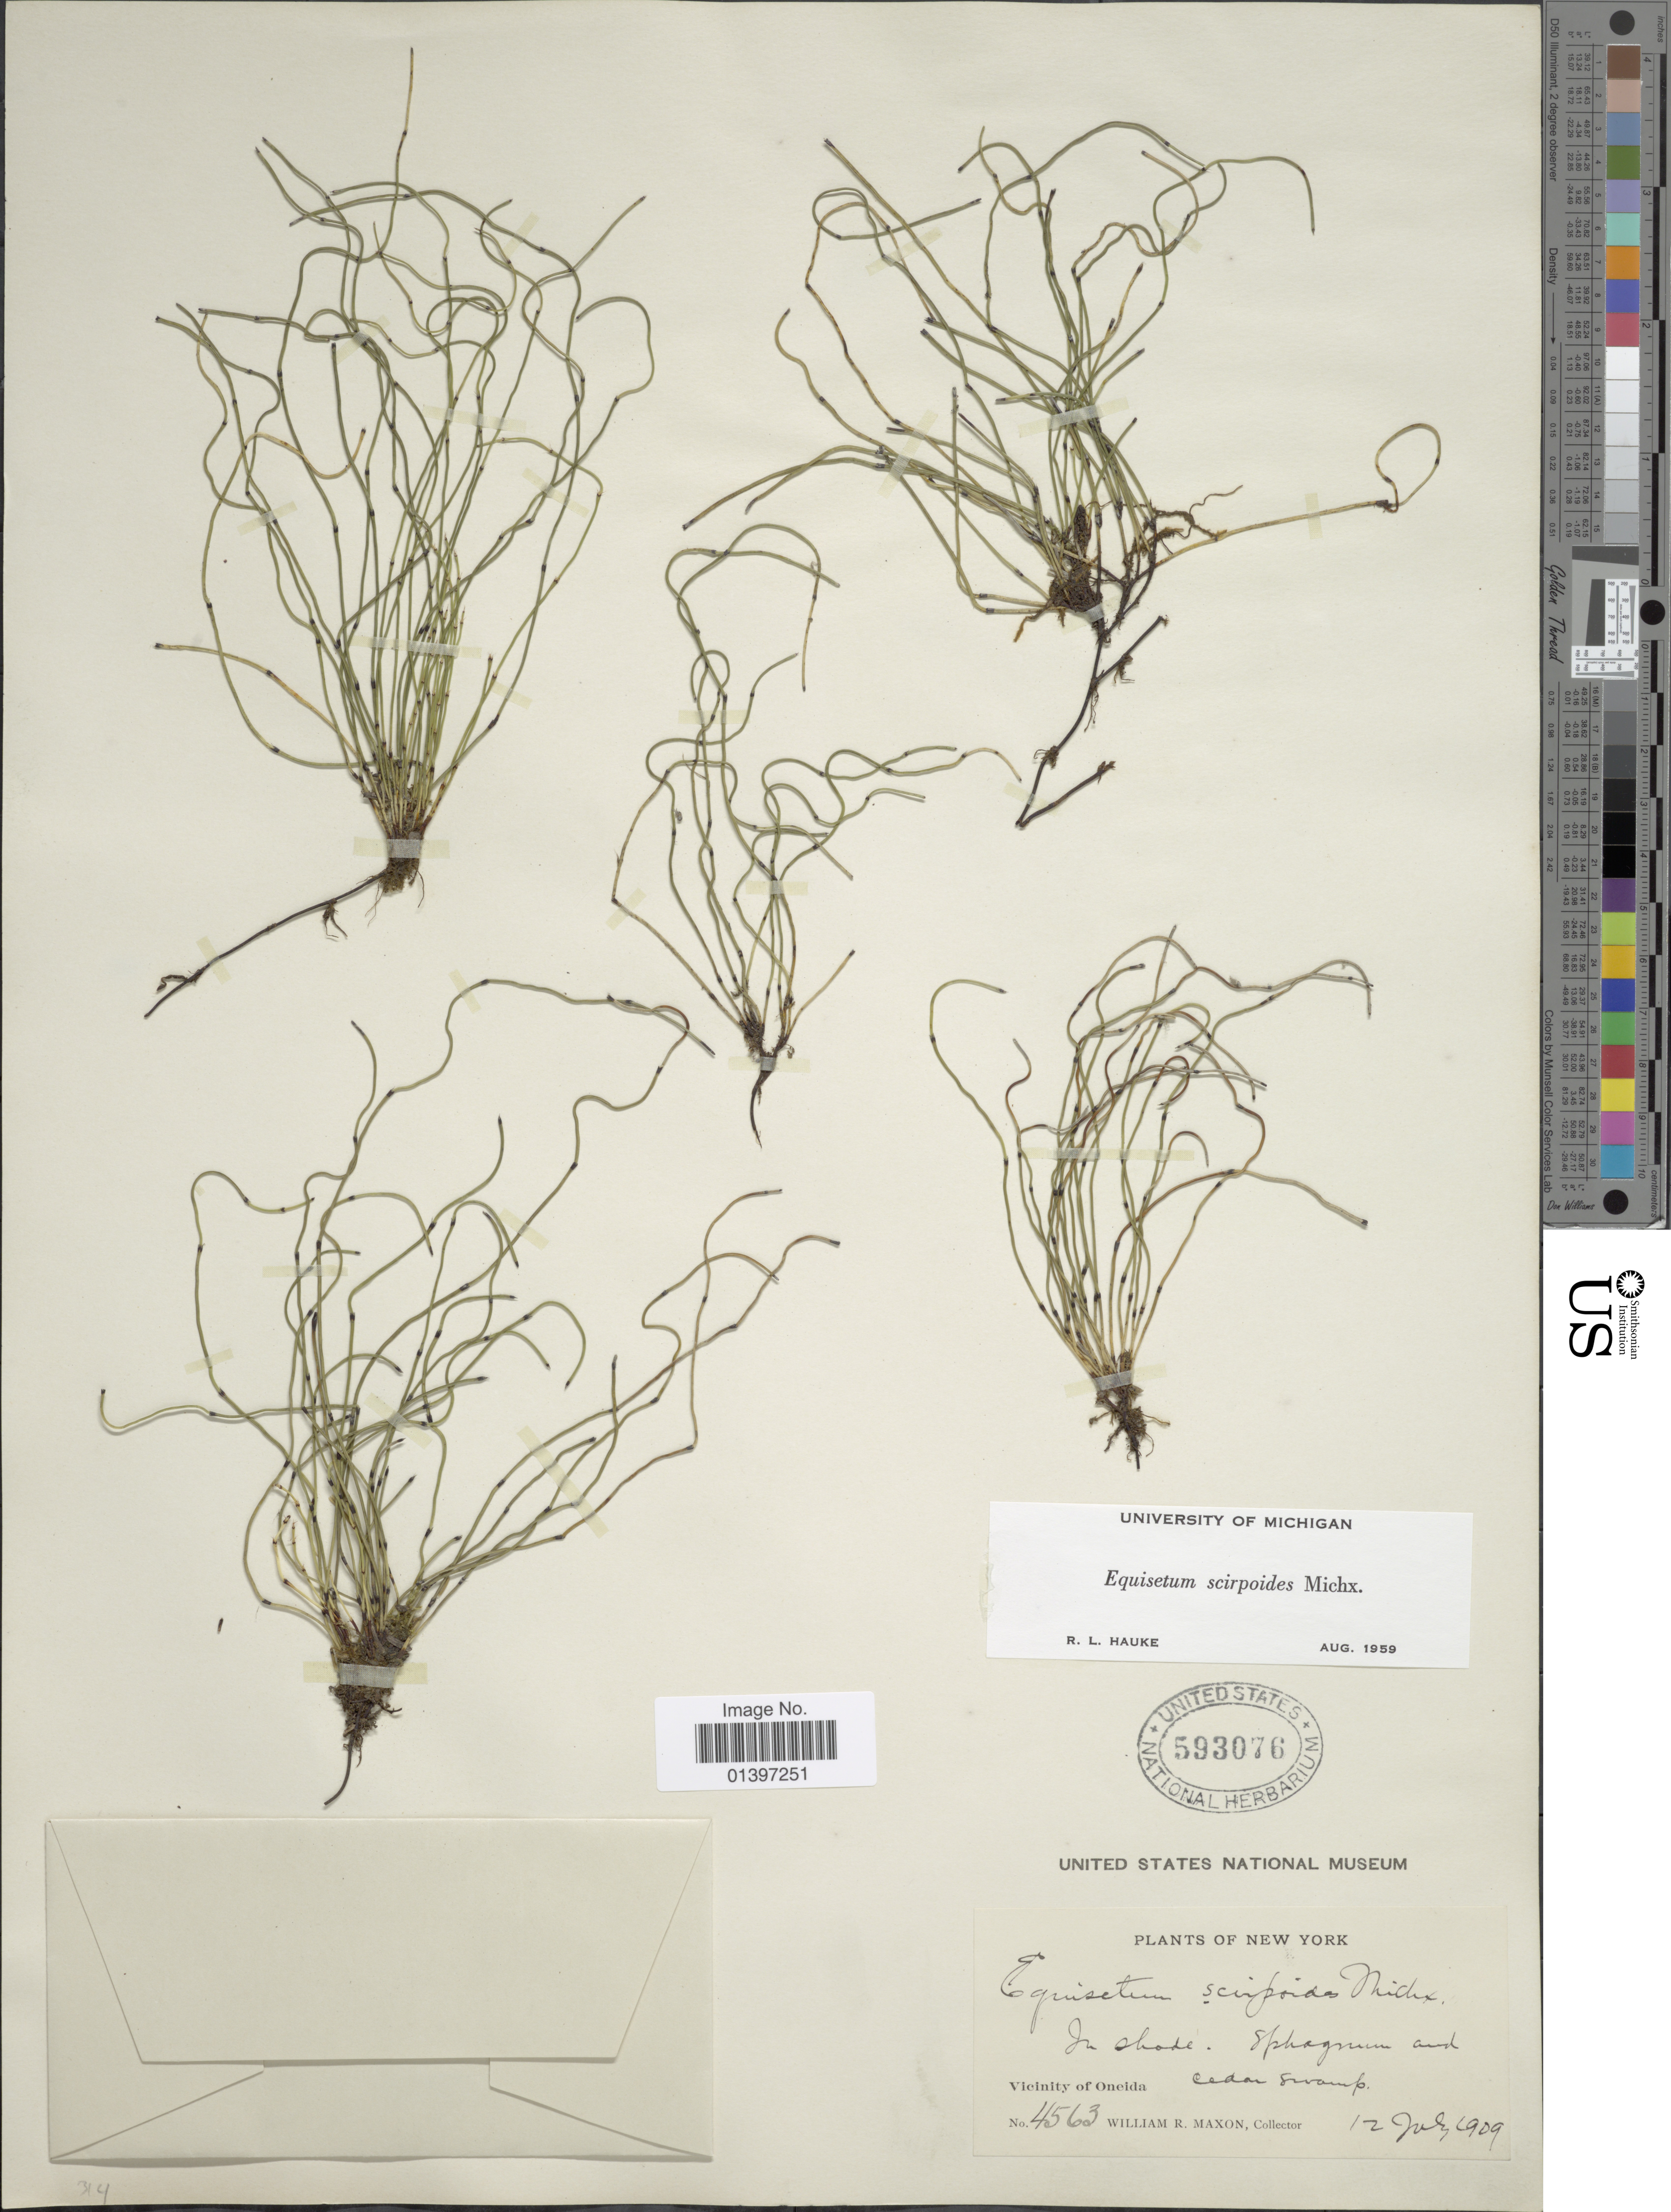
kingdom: Plantae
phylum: Tracheophyta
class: Polypodiopsida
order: Equisetales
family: Equisetaceae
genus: Equisetum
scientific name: Equisetum scirpoides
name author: Michx.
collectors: W. R. Maxon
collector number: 4563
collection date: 1909-07-12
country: United States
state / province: New York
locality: New York, in slope, sphagnum and cedar swamp, Vicinity of Oneida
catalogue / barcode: US 593076